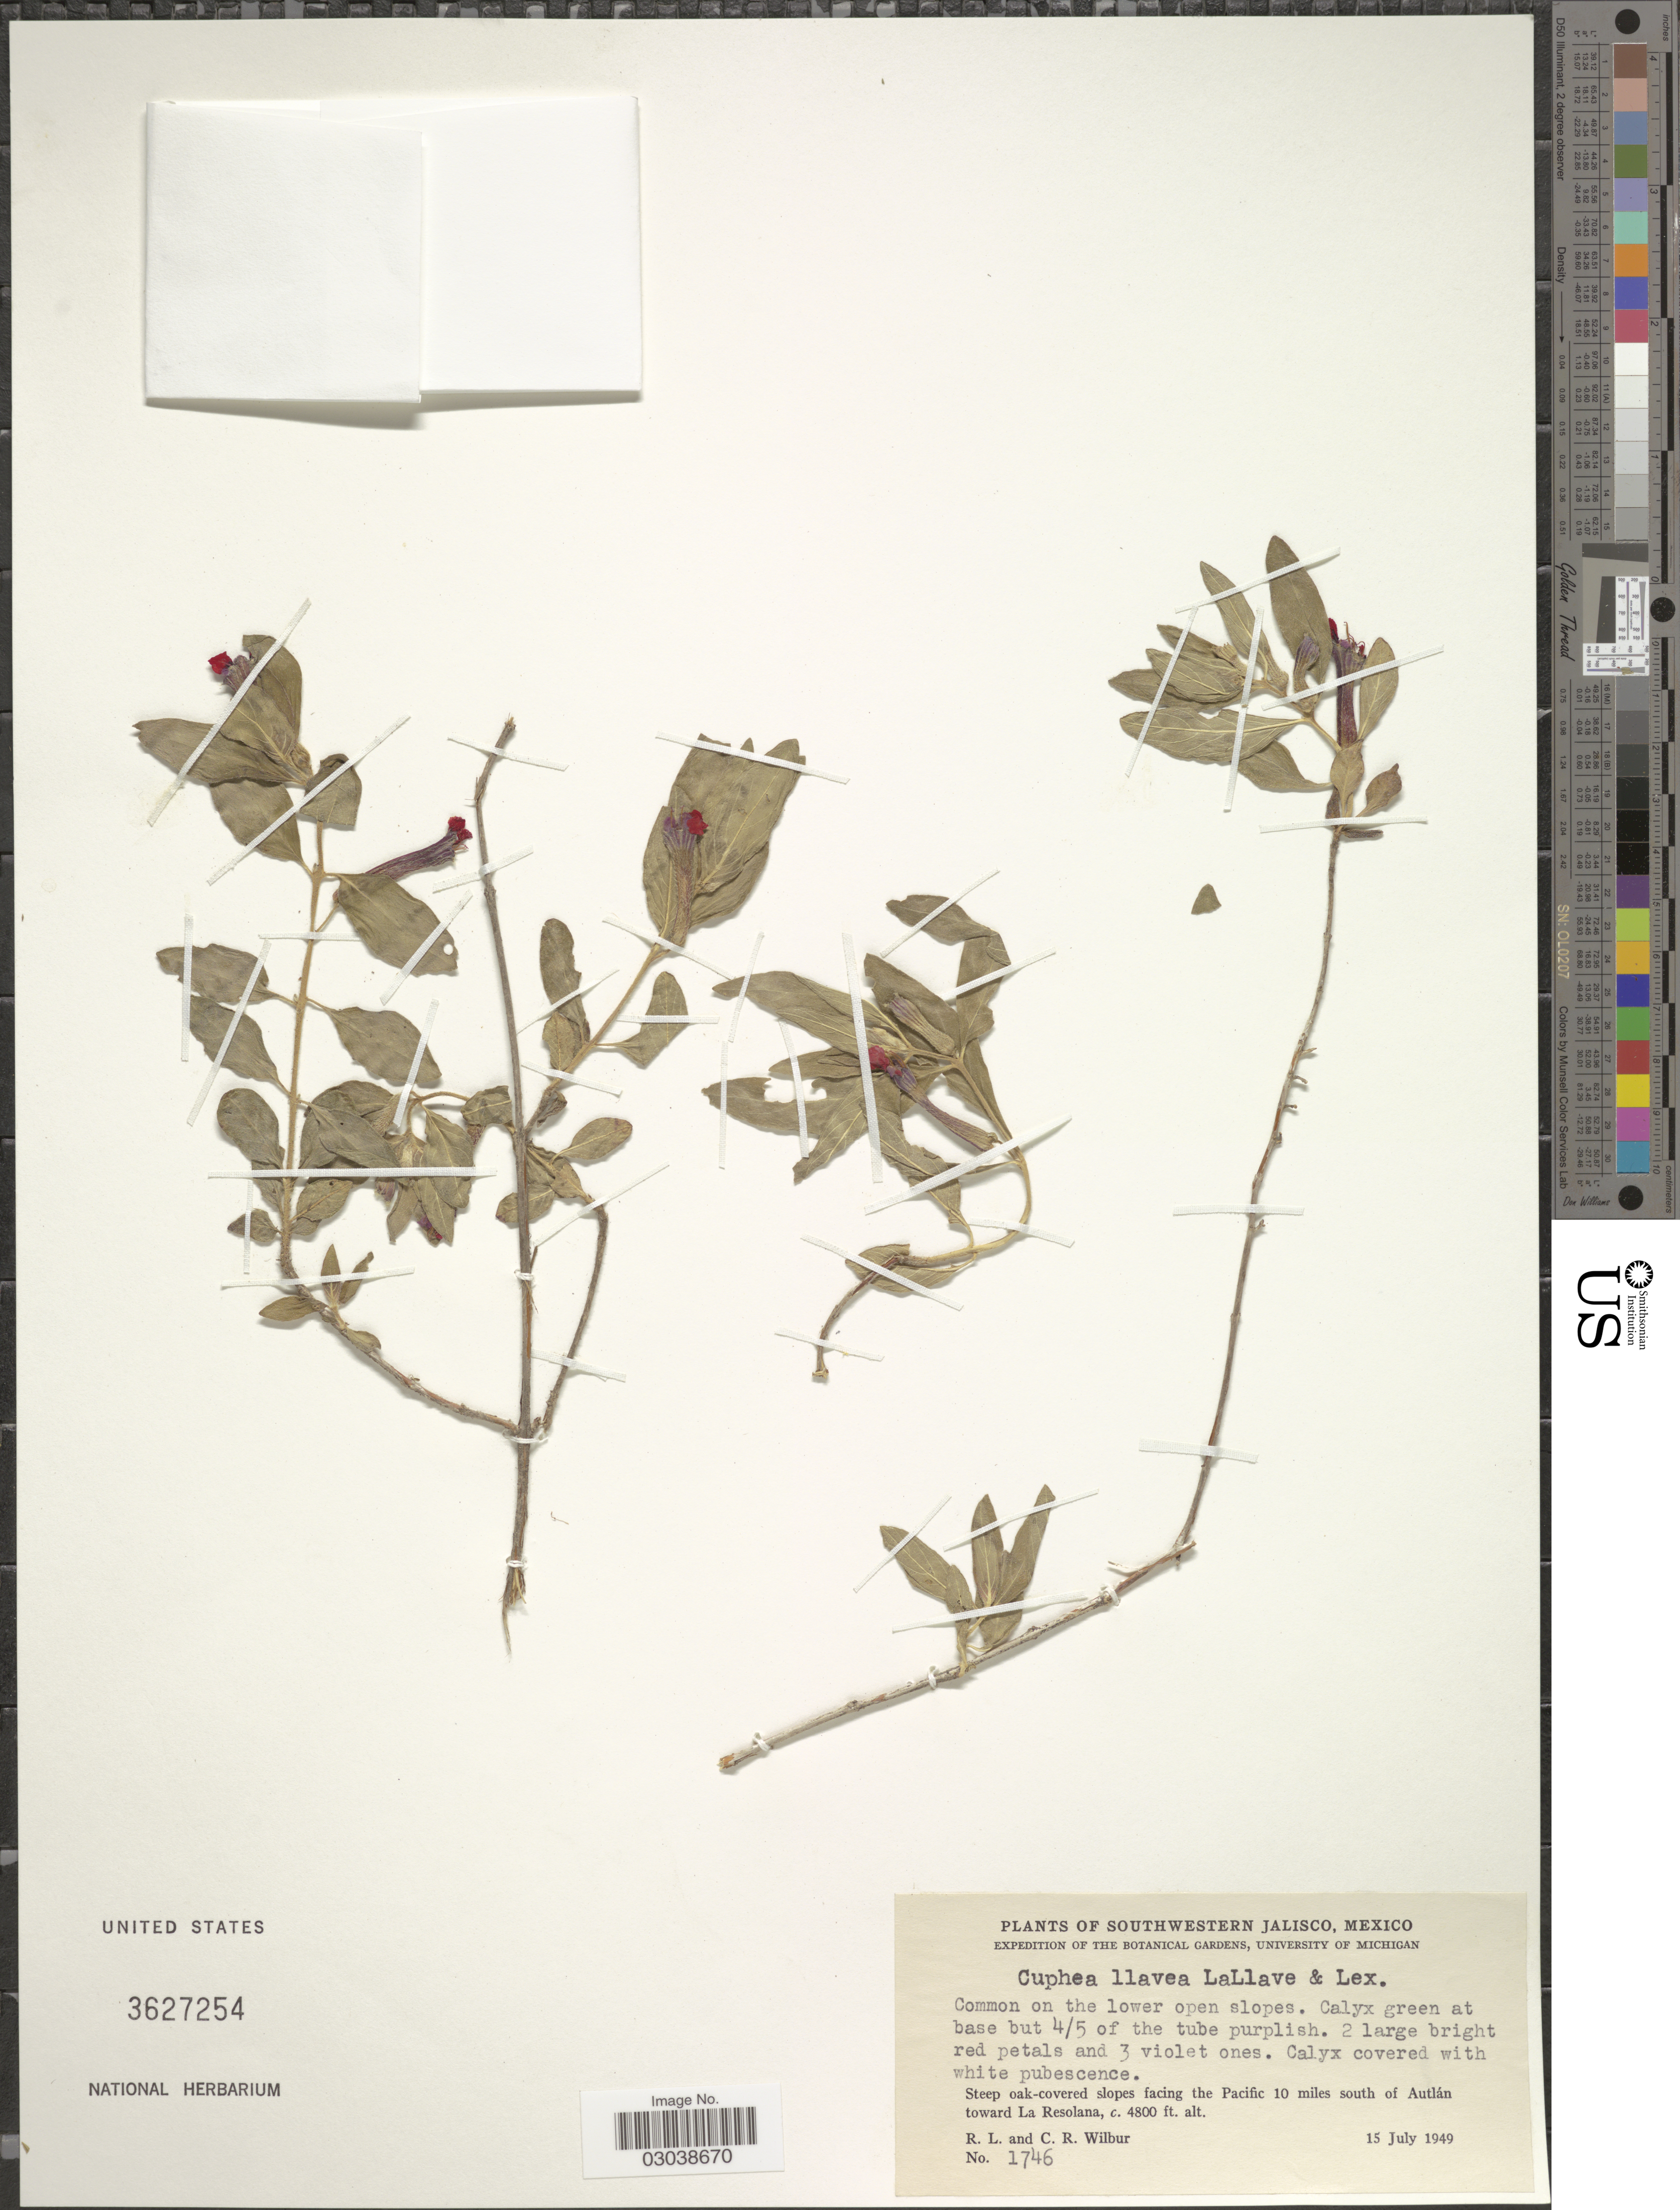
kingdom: Plantae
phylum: Tracheophyta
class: Magnoliopsida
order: Myrtales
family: Lythraceae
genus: Cuphea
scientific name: Cuphea llavea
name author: Lex.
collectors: R. L. Wilbur & C. Wilbur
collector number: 1746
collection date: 1949-07-15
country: Mexico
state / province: Jalisco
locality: Southwestern Jalisco, Steep oak-covered slopes facing the Pacific 10 miles south of Autlán toward La Resolana.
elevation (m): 1463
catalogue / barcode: US 3627254